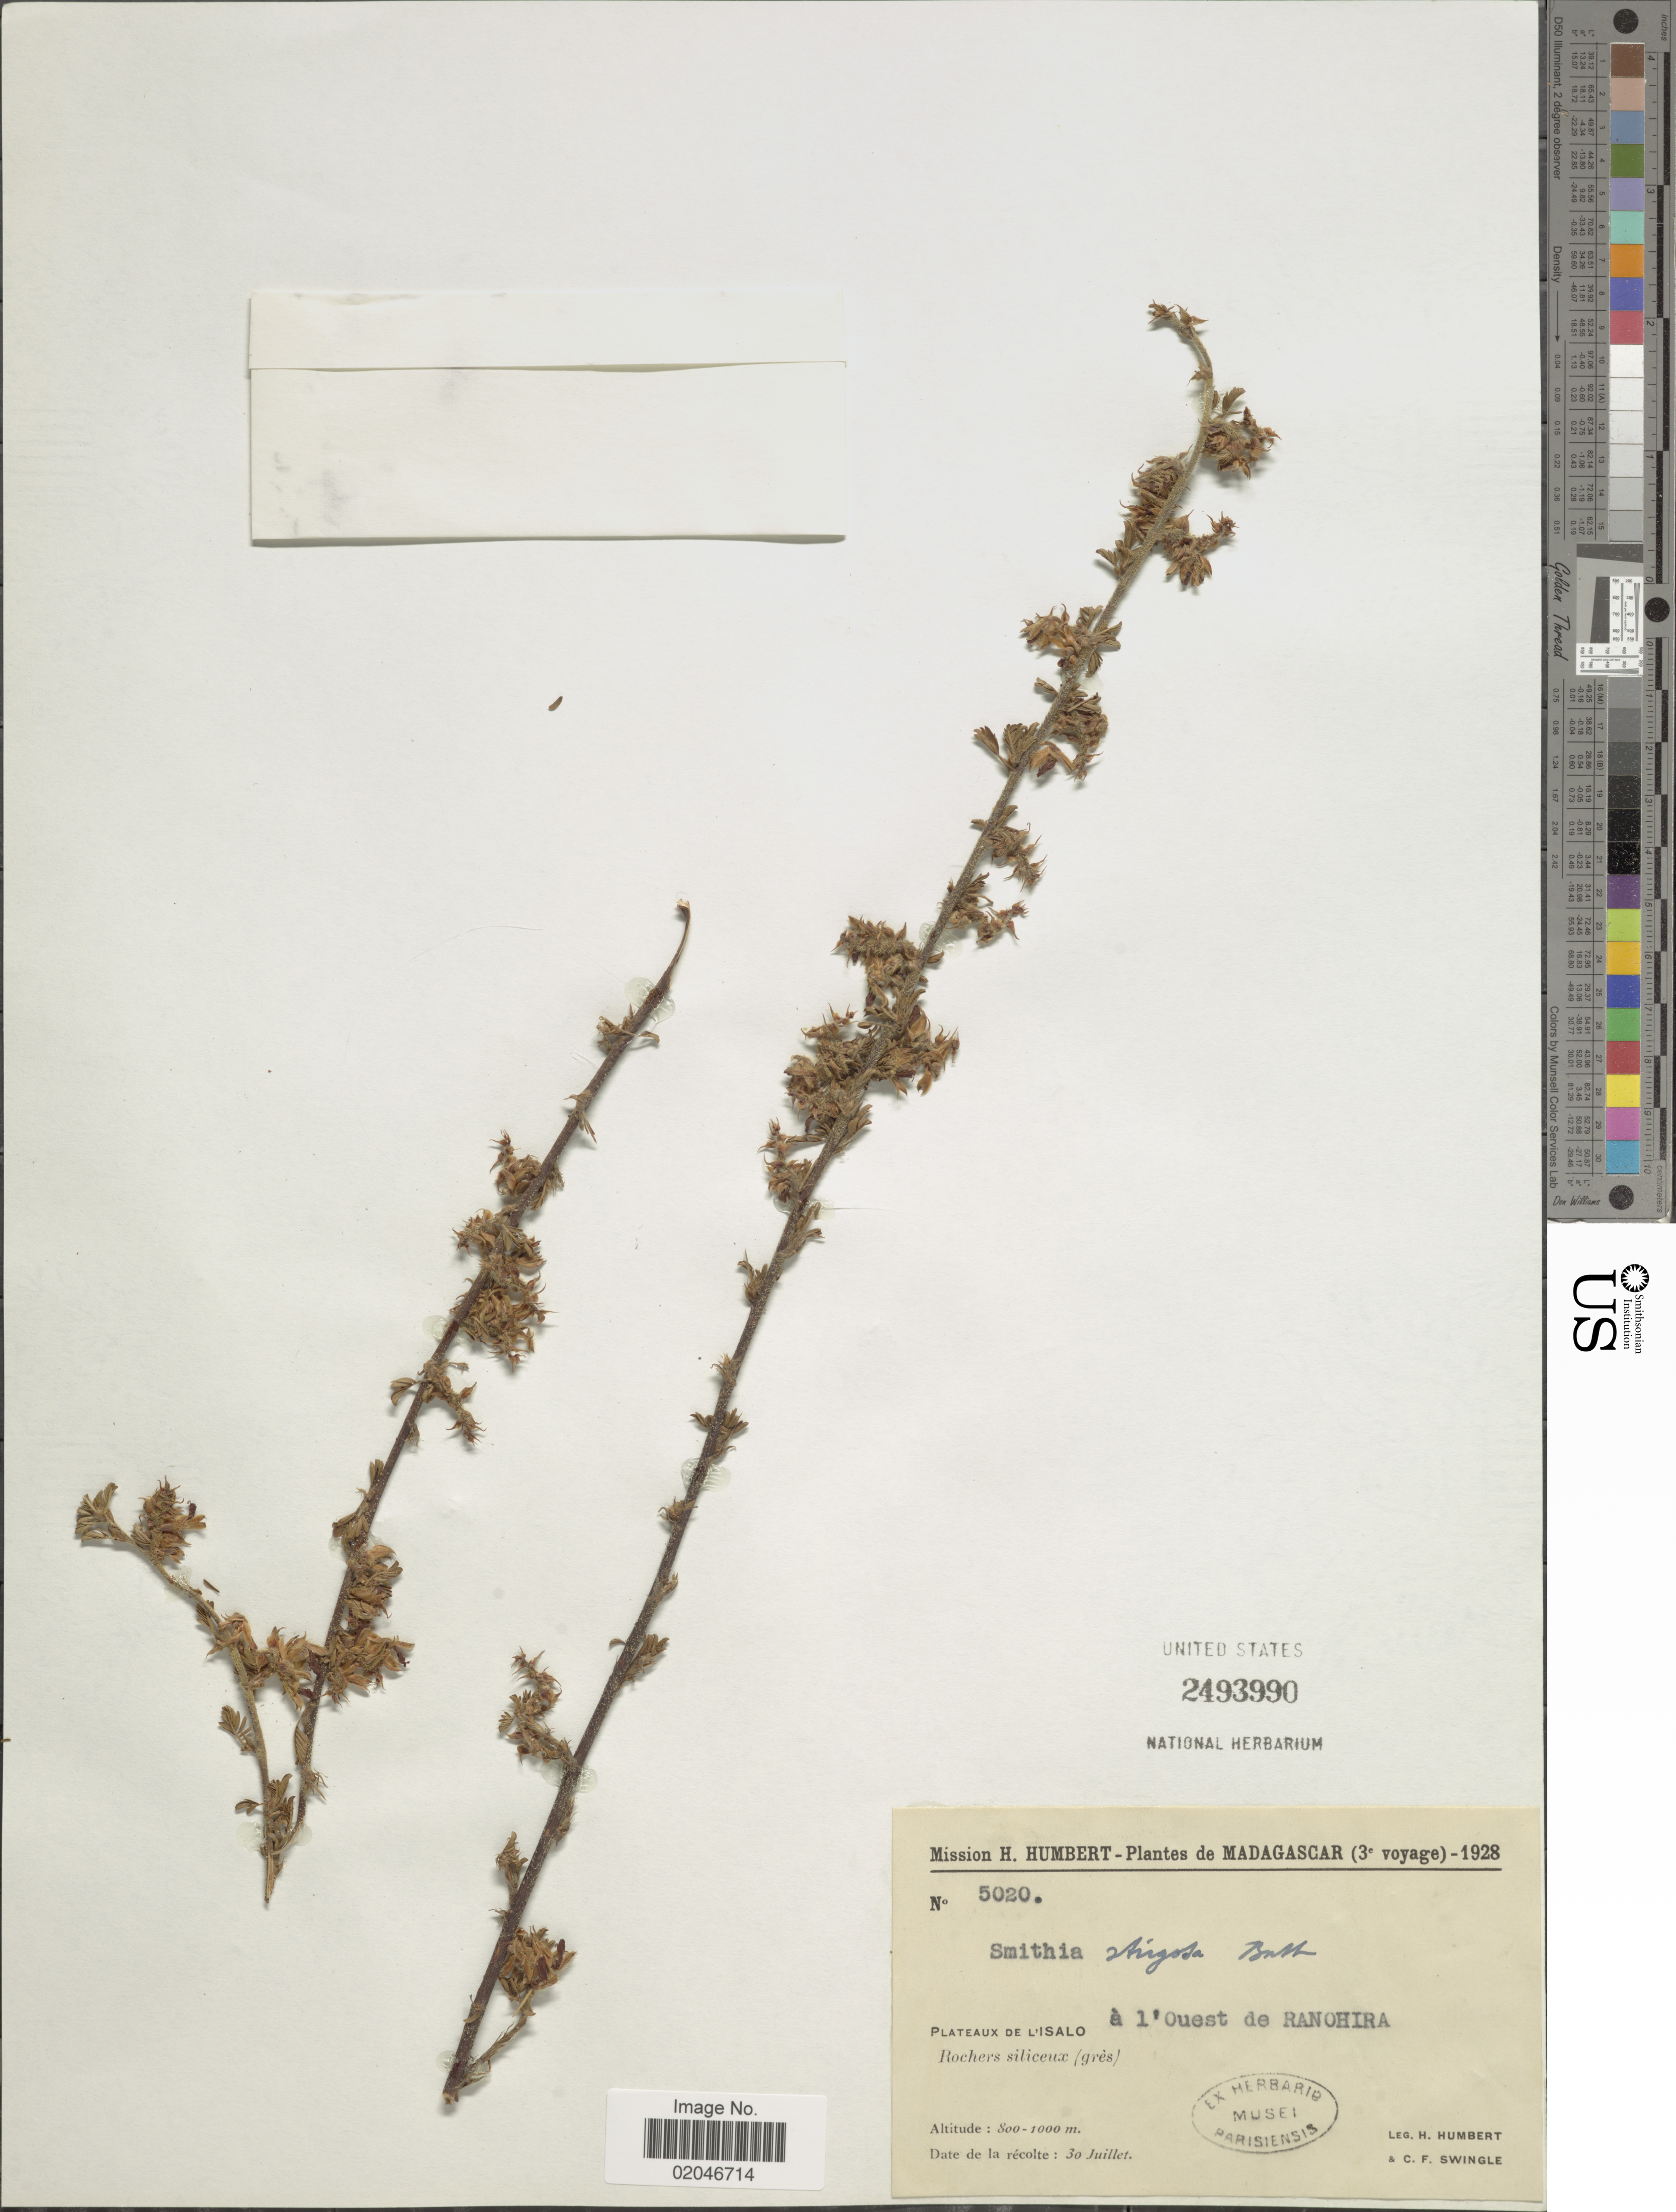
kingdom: Plantae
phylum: Tracheophyta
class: Magnoliopsida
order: Fabales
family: Fabaceae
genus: Kotschya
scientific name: Kotschya strigosa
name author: (Benth.) Dewit & P.A. Duvign.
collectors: H. Humbert & C. Swingle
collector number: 5020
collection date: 1928-07-30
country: Madagascar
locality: Plateaux de L'Isalo à l'ouest de Ranohira, Rochers siliceux (grès)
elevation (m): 800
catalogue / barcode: US 2493990